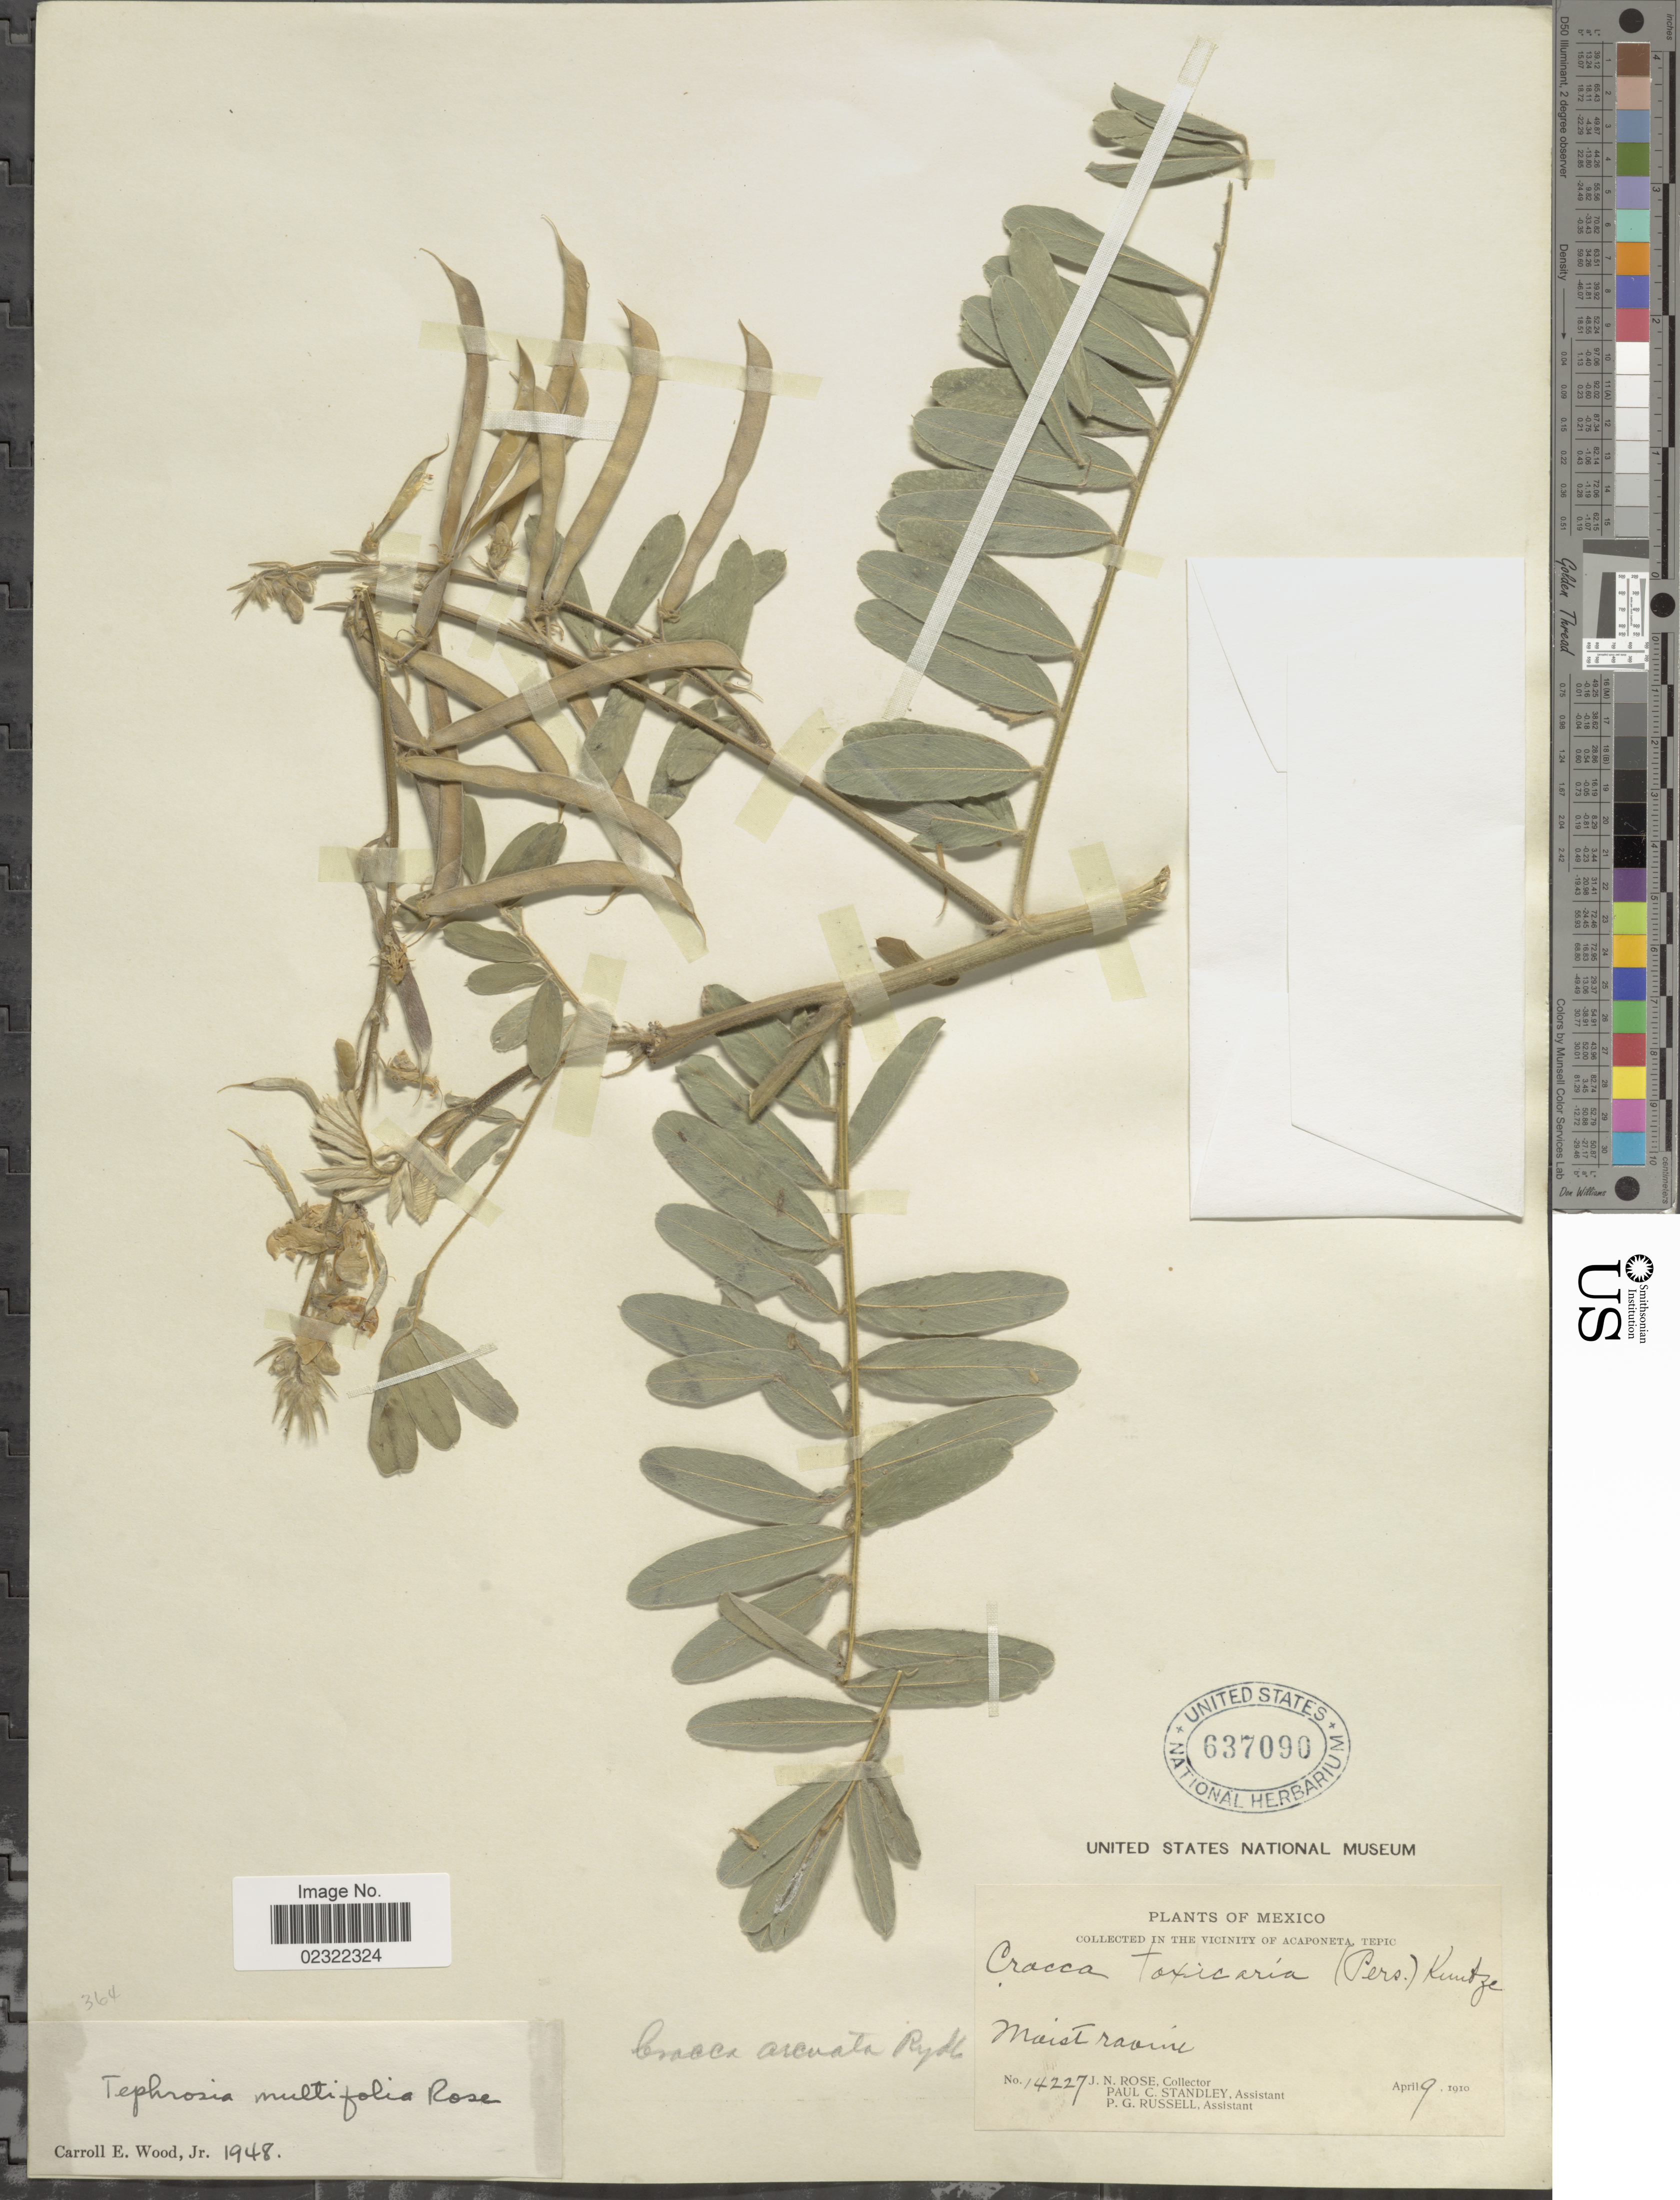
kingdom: Plantae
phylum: Tracheophyta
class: Magnoliopsida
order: Fabales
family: Fabaceae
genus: Tephrosia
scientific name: Tephrosia multifolia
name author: Rose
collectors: J. N. Rose, P. C. Standley & P. G. Russell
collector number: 14227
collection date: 1910-04-09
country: Mexico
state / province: México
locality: Mexico, Vicinirty of Acaponeta, Tepic. Moist ravine.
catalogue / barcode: US 637090